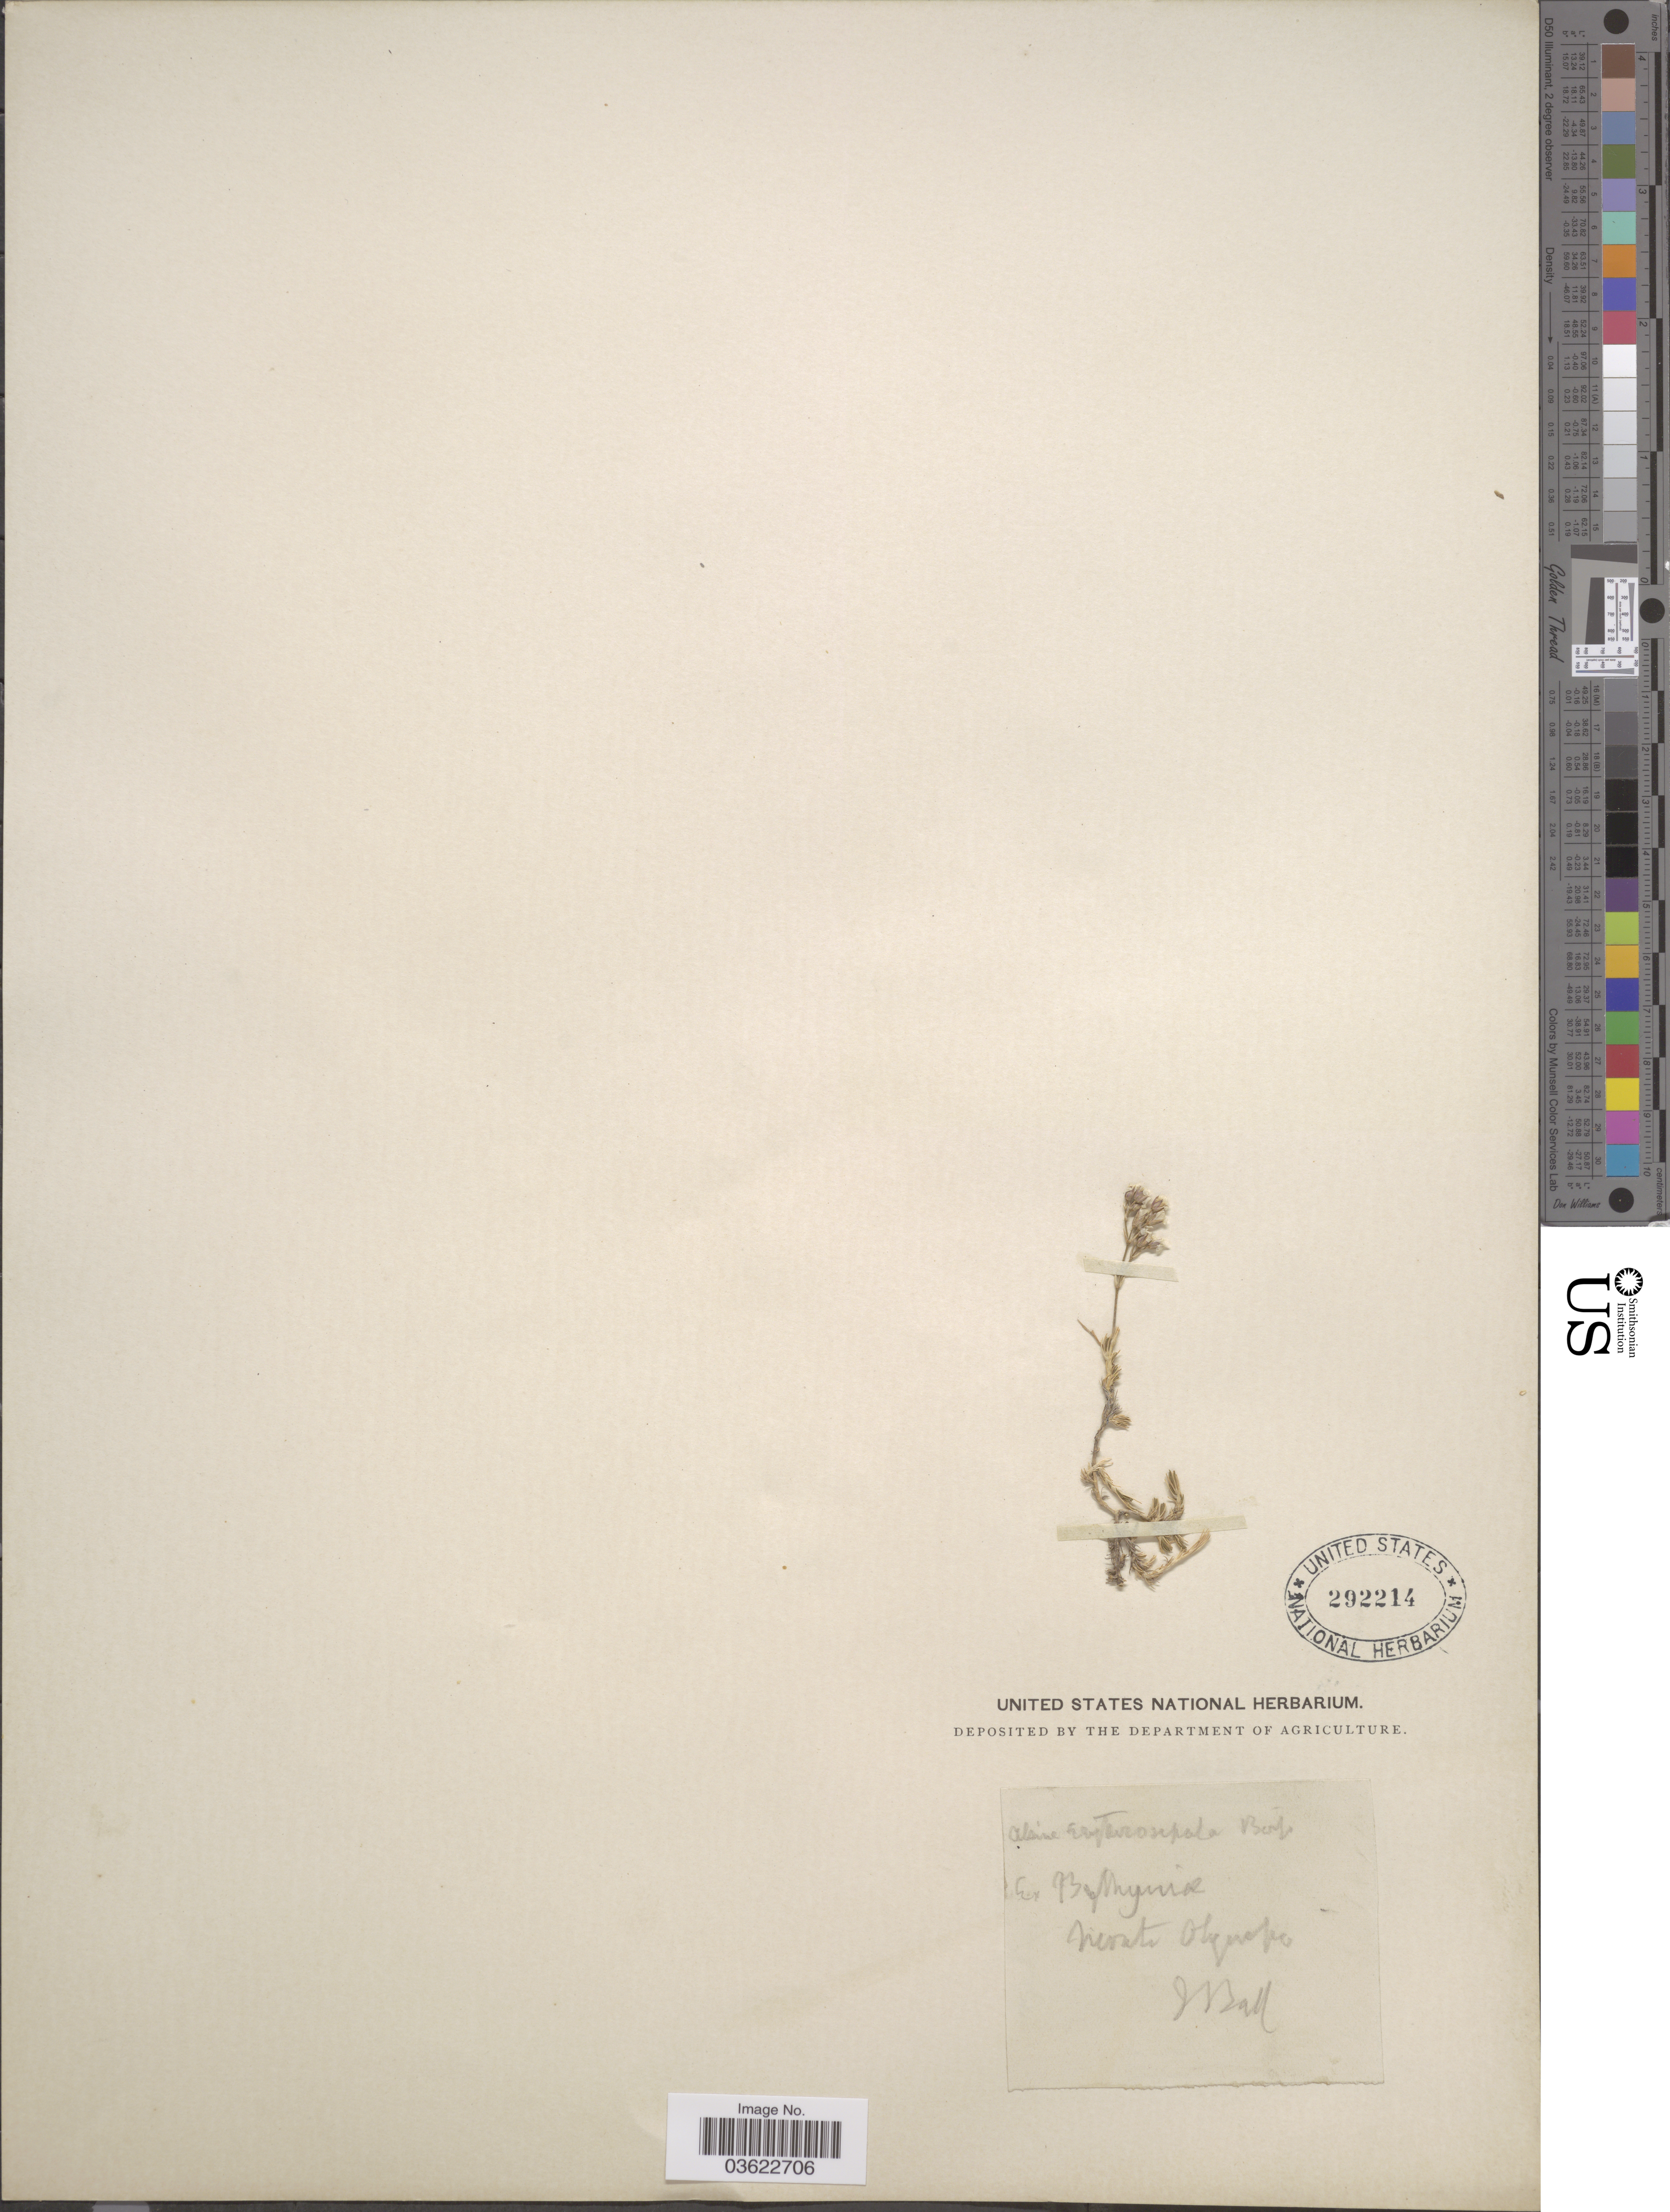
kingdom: Plantae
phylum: Tracheophyta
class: Magnoliopsida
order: Caryophyllales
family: Caryophyllaceae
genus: Arenaria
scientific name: Arenaria sp.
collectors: J. Ball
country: Turkey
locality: Ex Bythyniæ Monte Olympo.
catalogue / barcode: US 292214